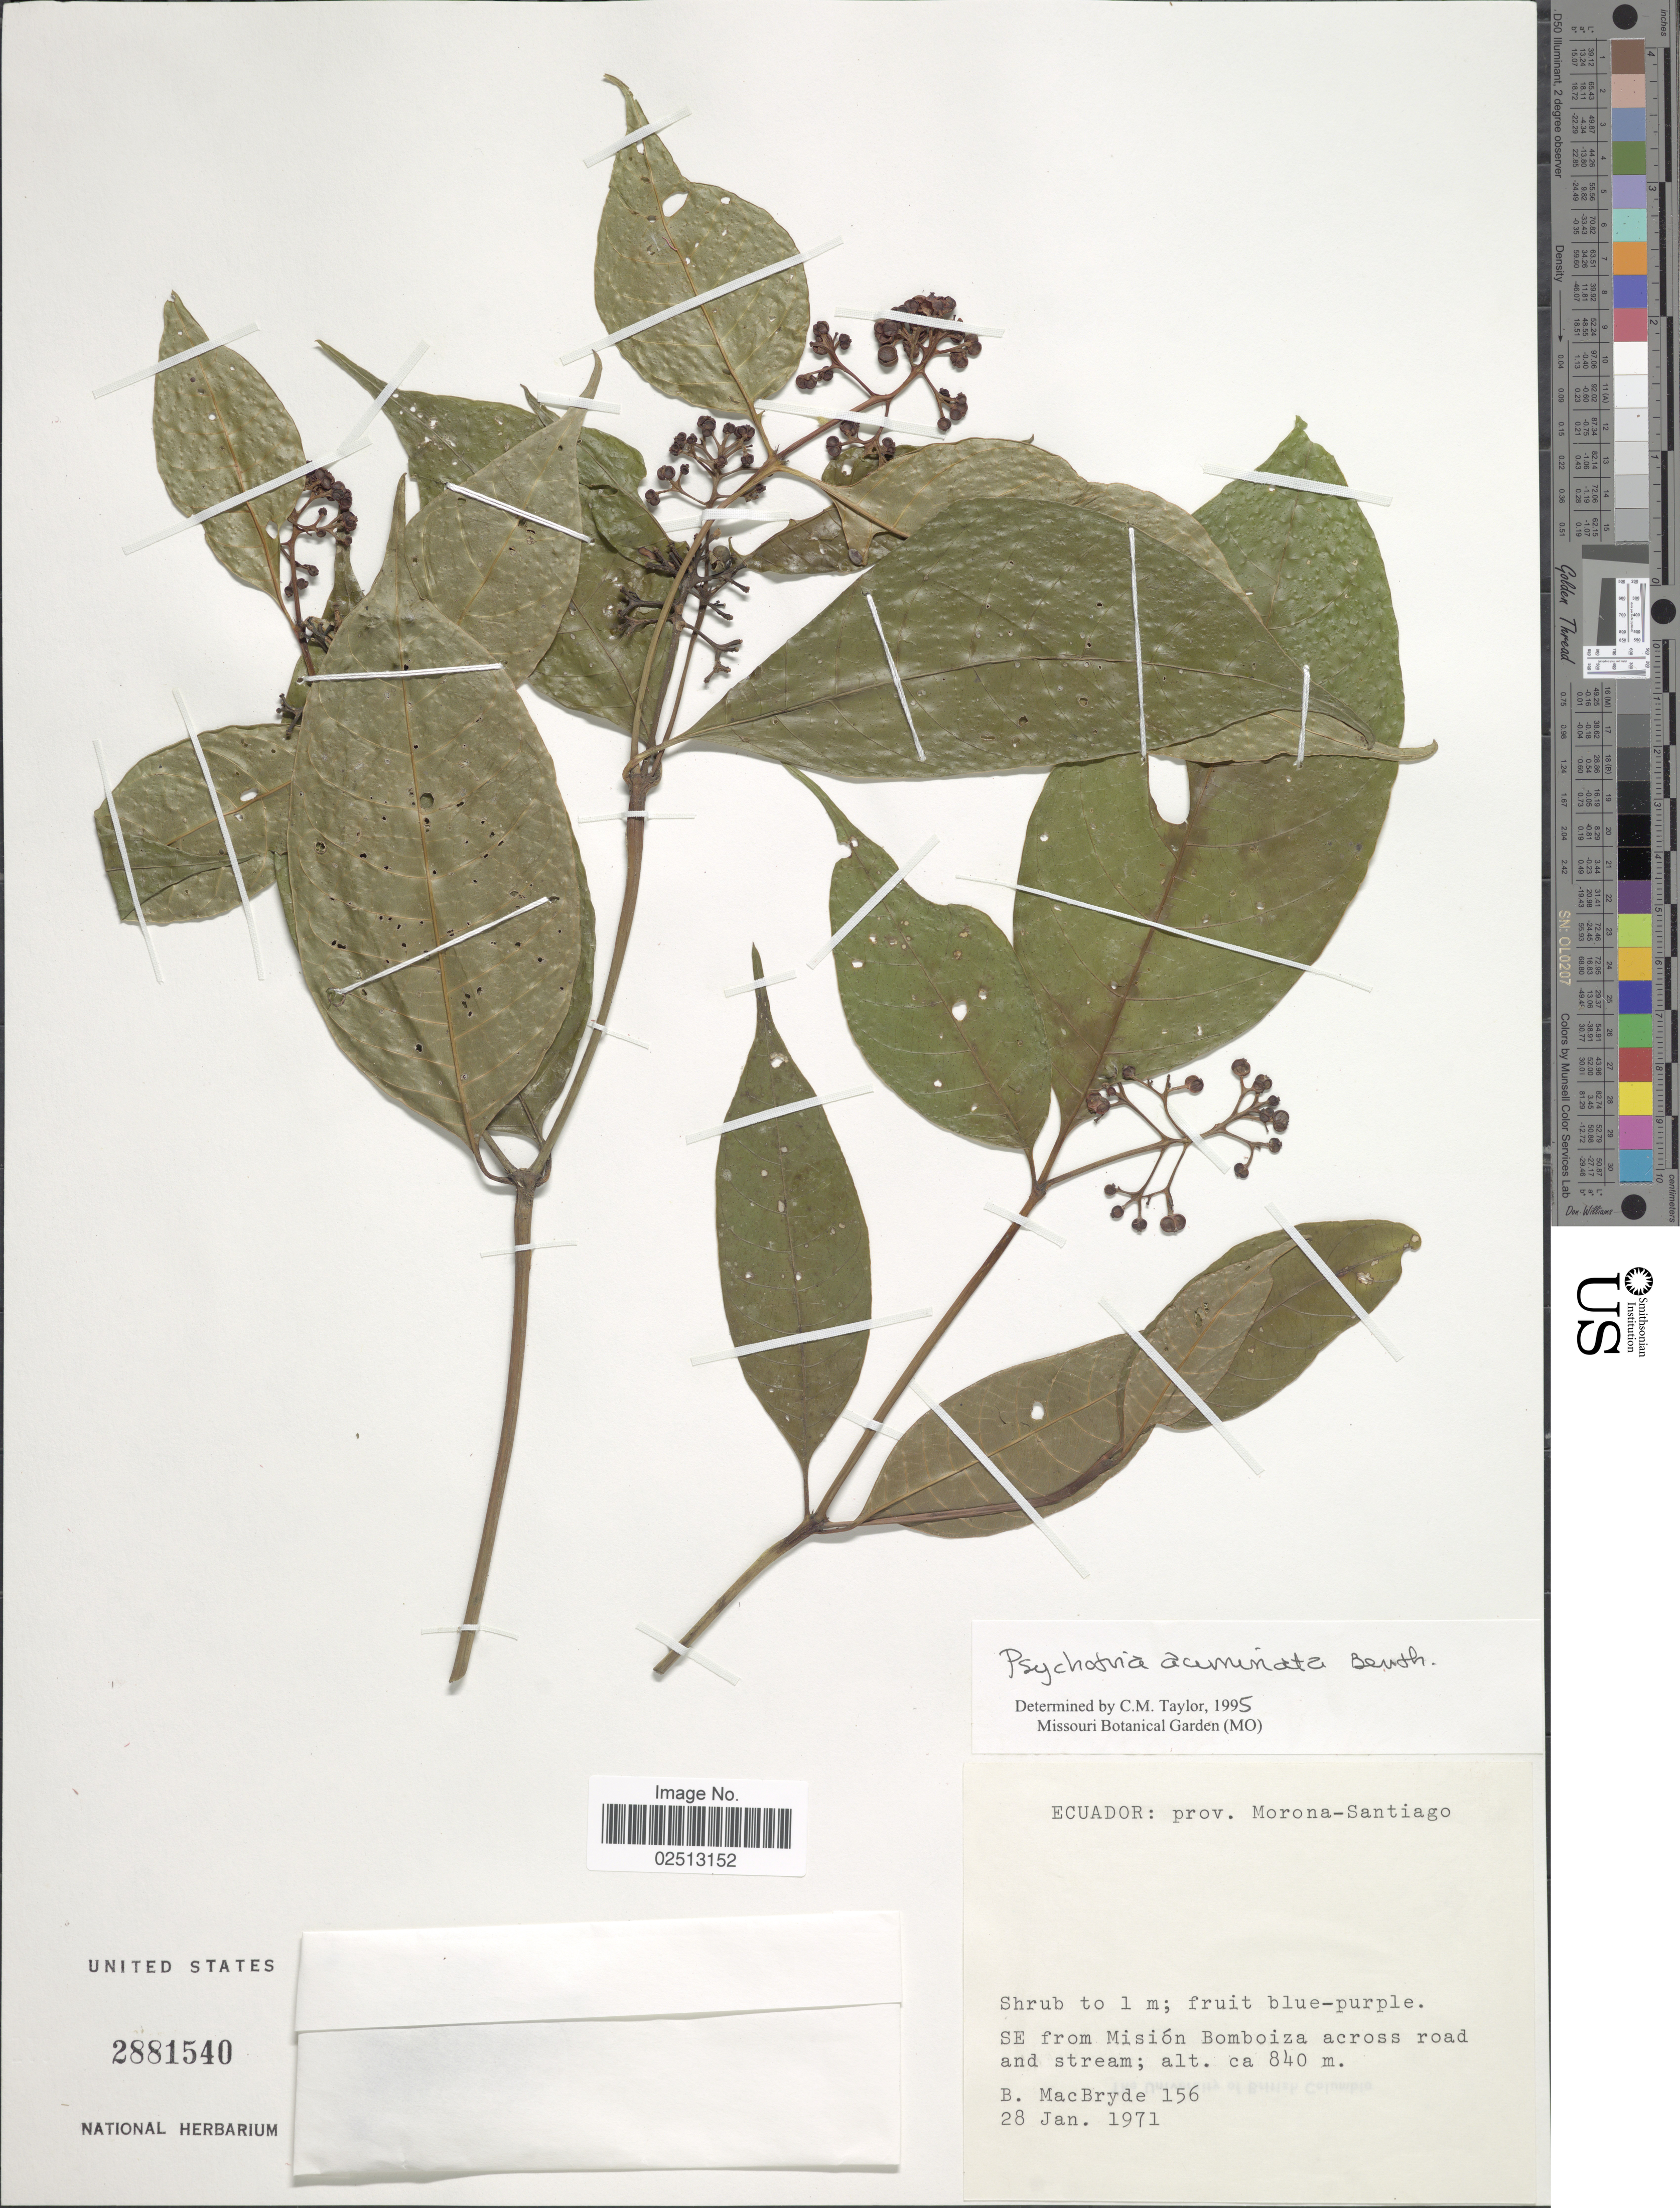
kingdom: Plantae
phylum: Tracheophyta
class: Magnoliopsida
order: Gentianales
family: Rubiaceae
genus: Psychotria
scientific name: Psychotria acuminata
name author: Benth.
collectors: B. MacBryde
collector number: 156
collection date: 1971-01-28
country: Ecuador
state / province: Morona-Santiago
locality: Ecuador: prov. Morona-Santiago. SE from Mission Bomboiza across road and stream.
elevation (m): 840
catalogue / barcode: US 2881540